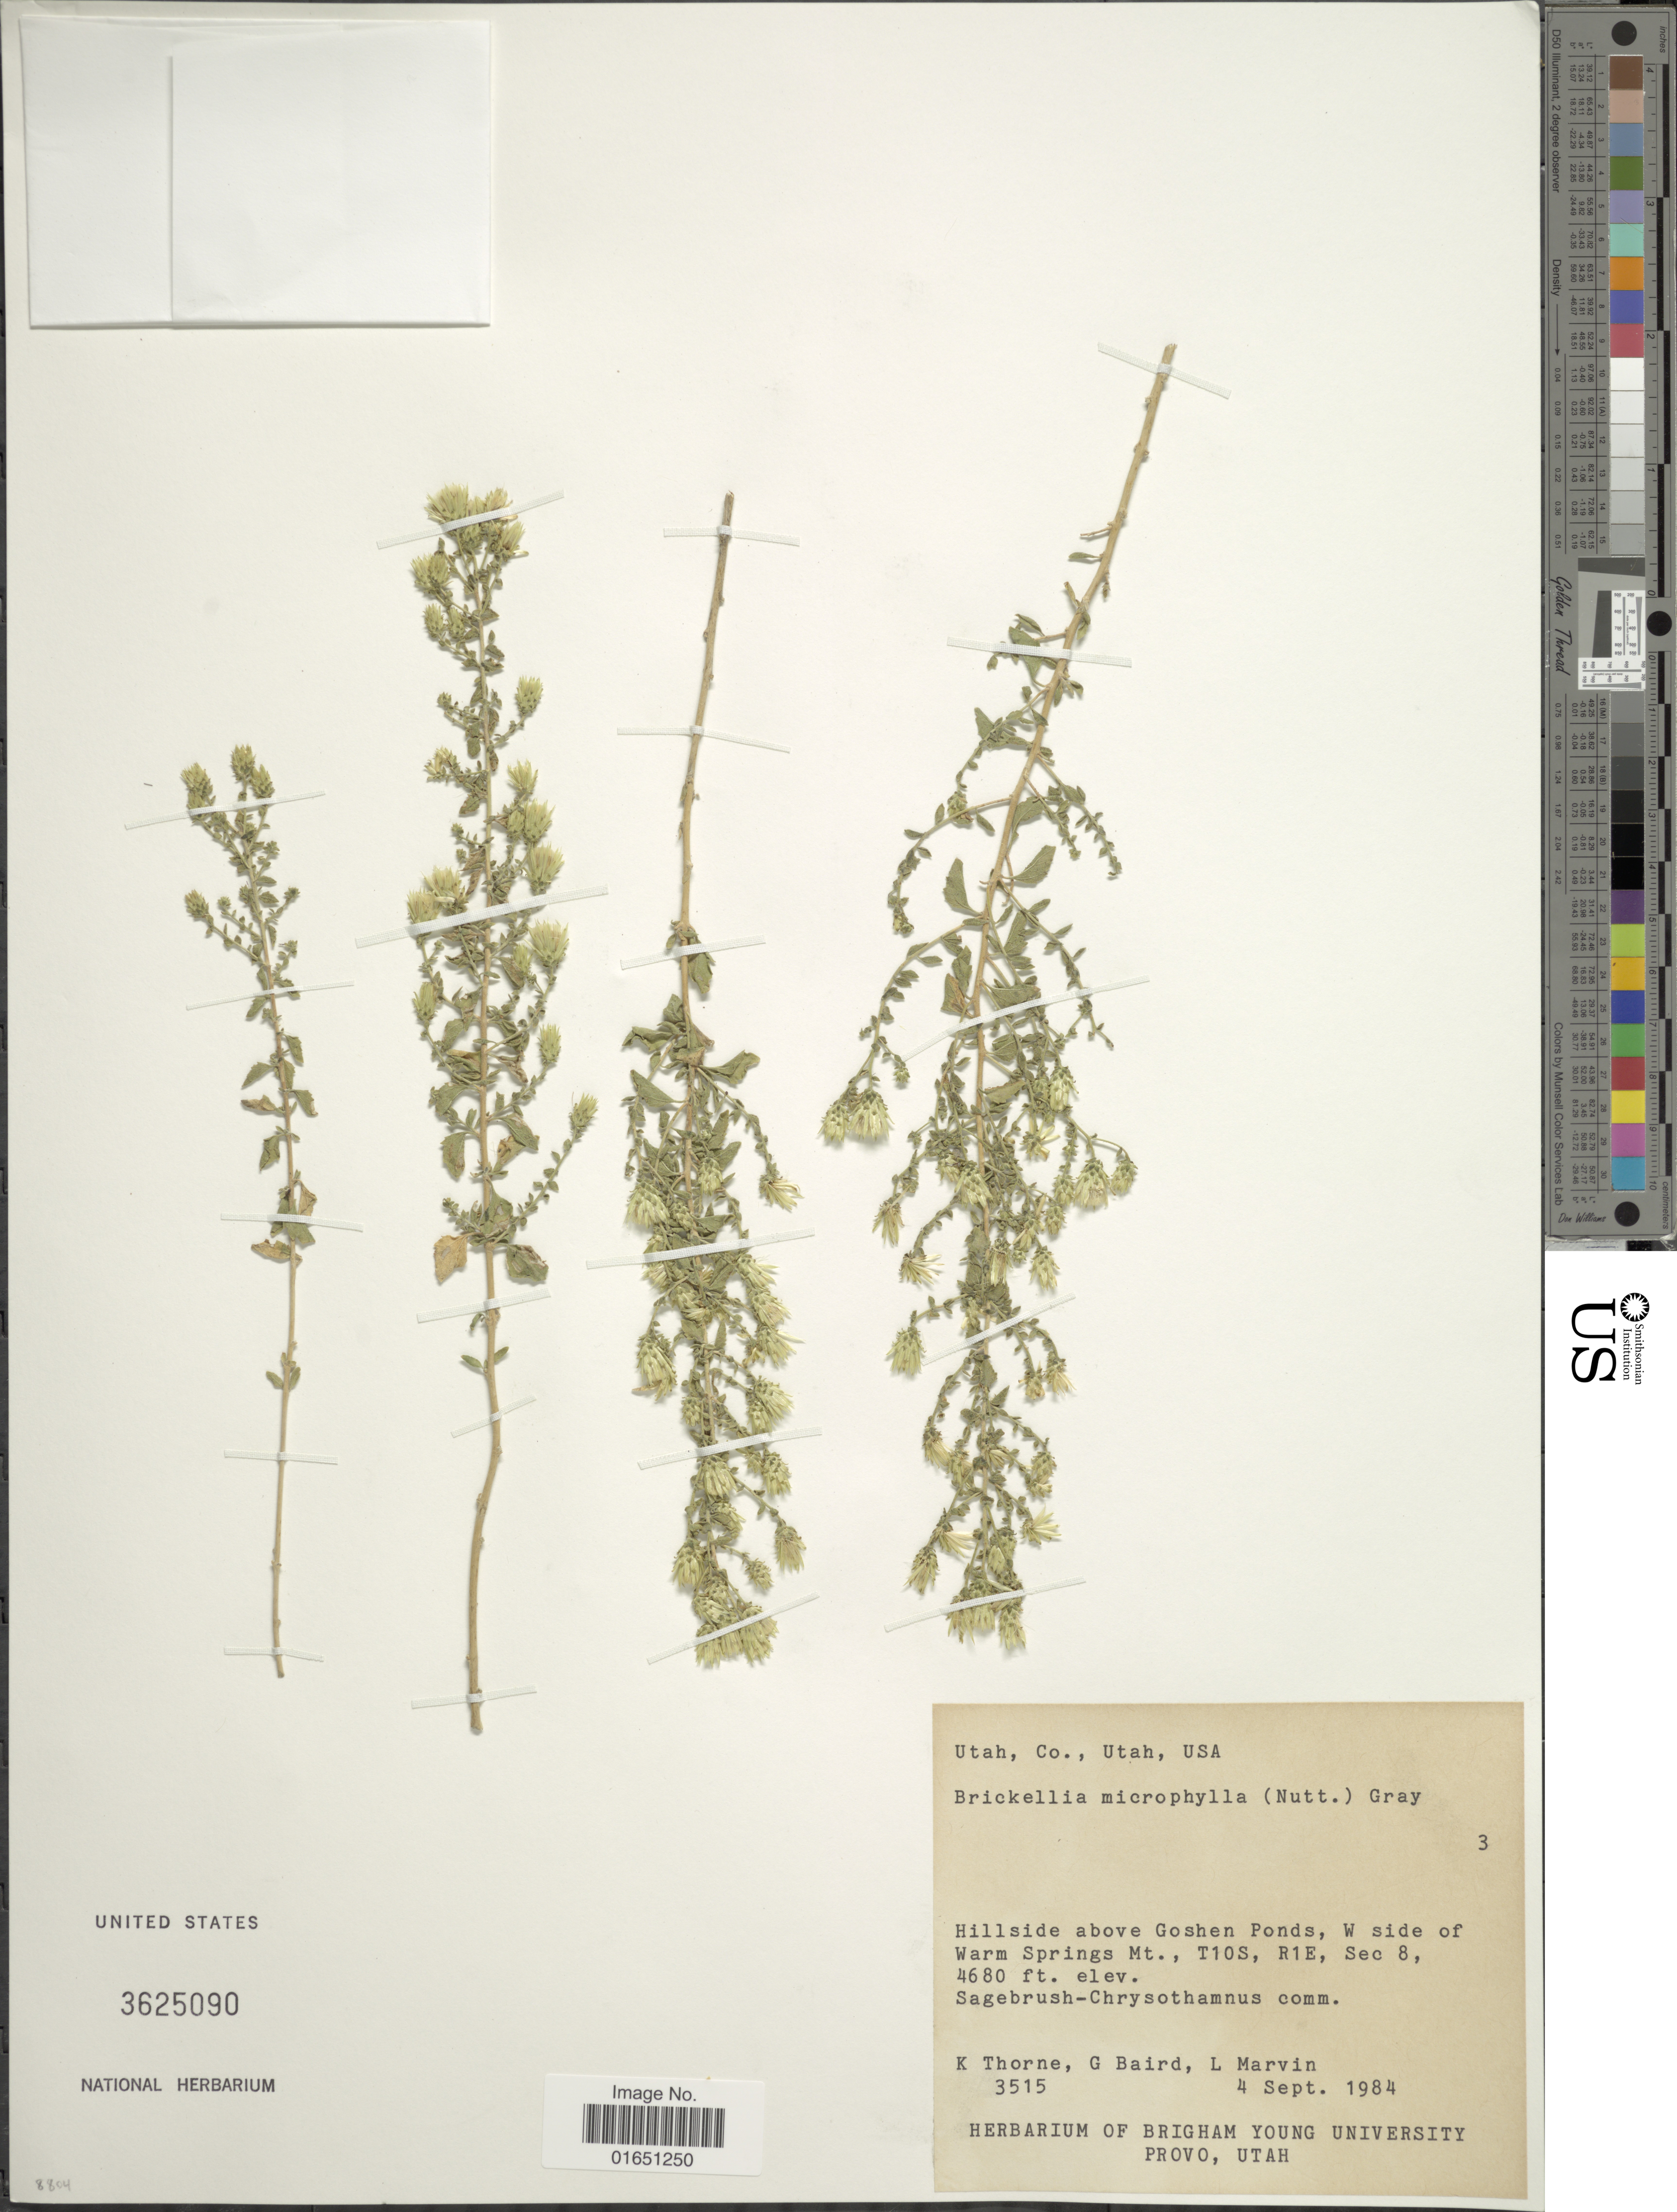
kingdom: Plantae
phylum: Tracheophyta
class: Magnoliopsida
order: Asterales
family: Asteraceae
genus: Brickellia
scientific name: Brickellia microphylla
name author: (Nutt.) A. Gray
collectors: K. Thorne, G. Baird & L. Marvin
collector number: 3515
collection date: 1984-09-04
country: United States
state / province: Utah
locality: Hillside above Goshen Ponds, W side of Warm Springs Mts., T10S, R1E, Sec 8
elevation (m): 1426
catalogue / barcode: US 3625090